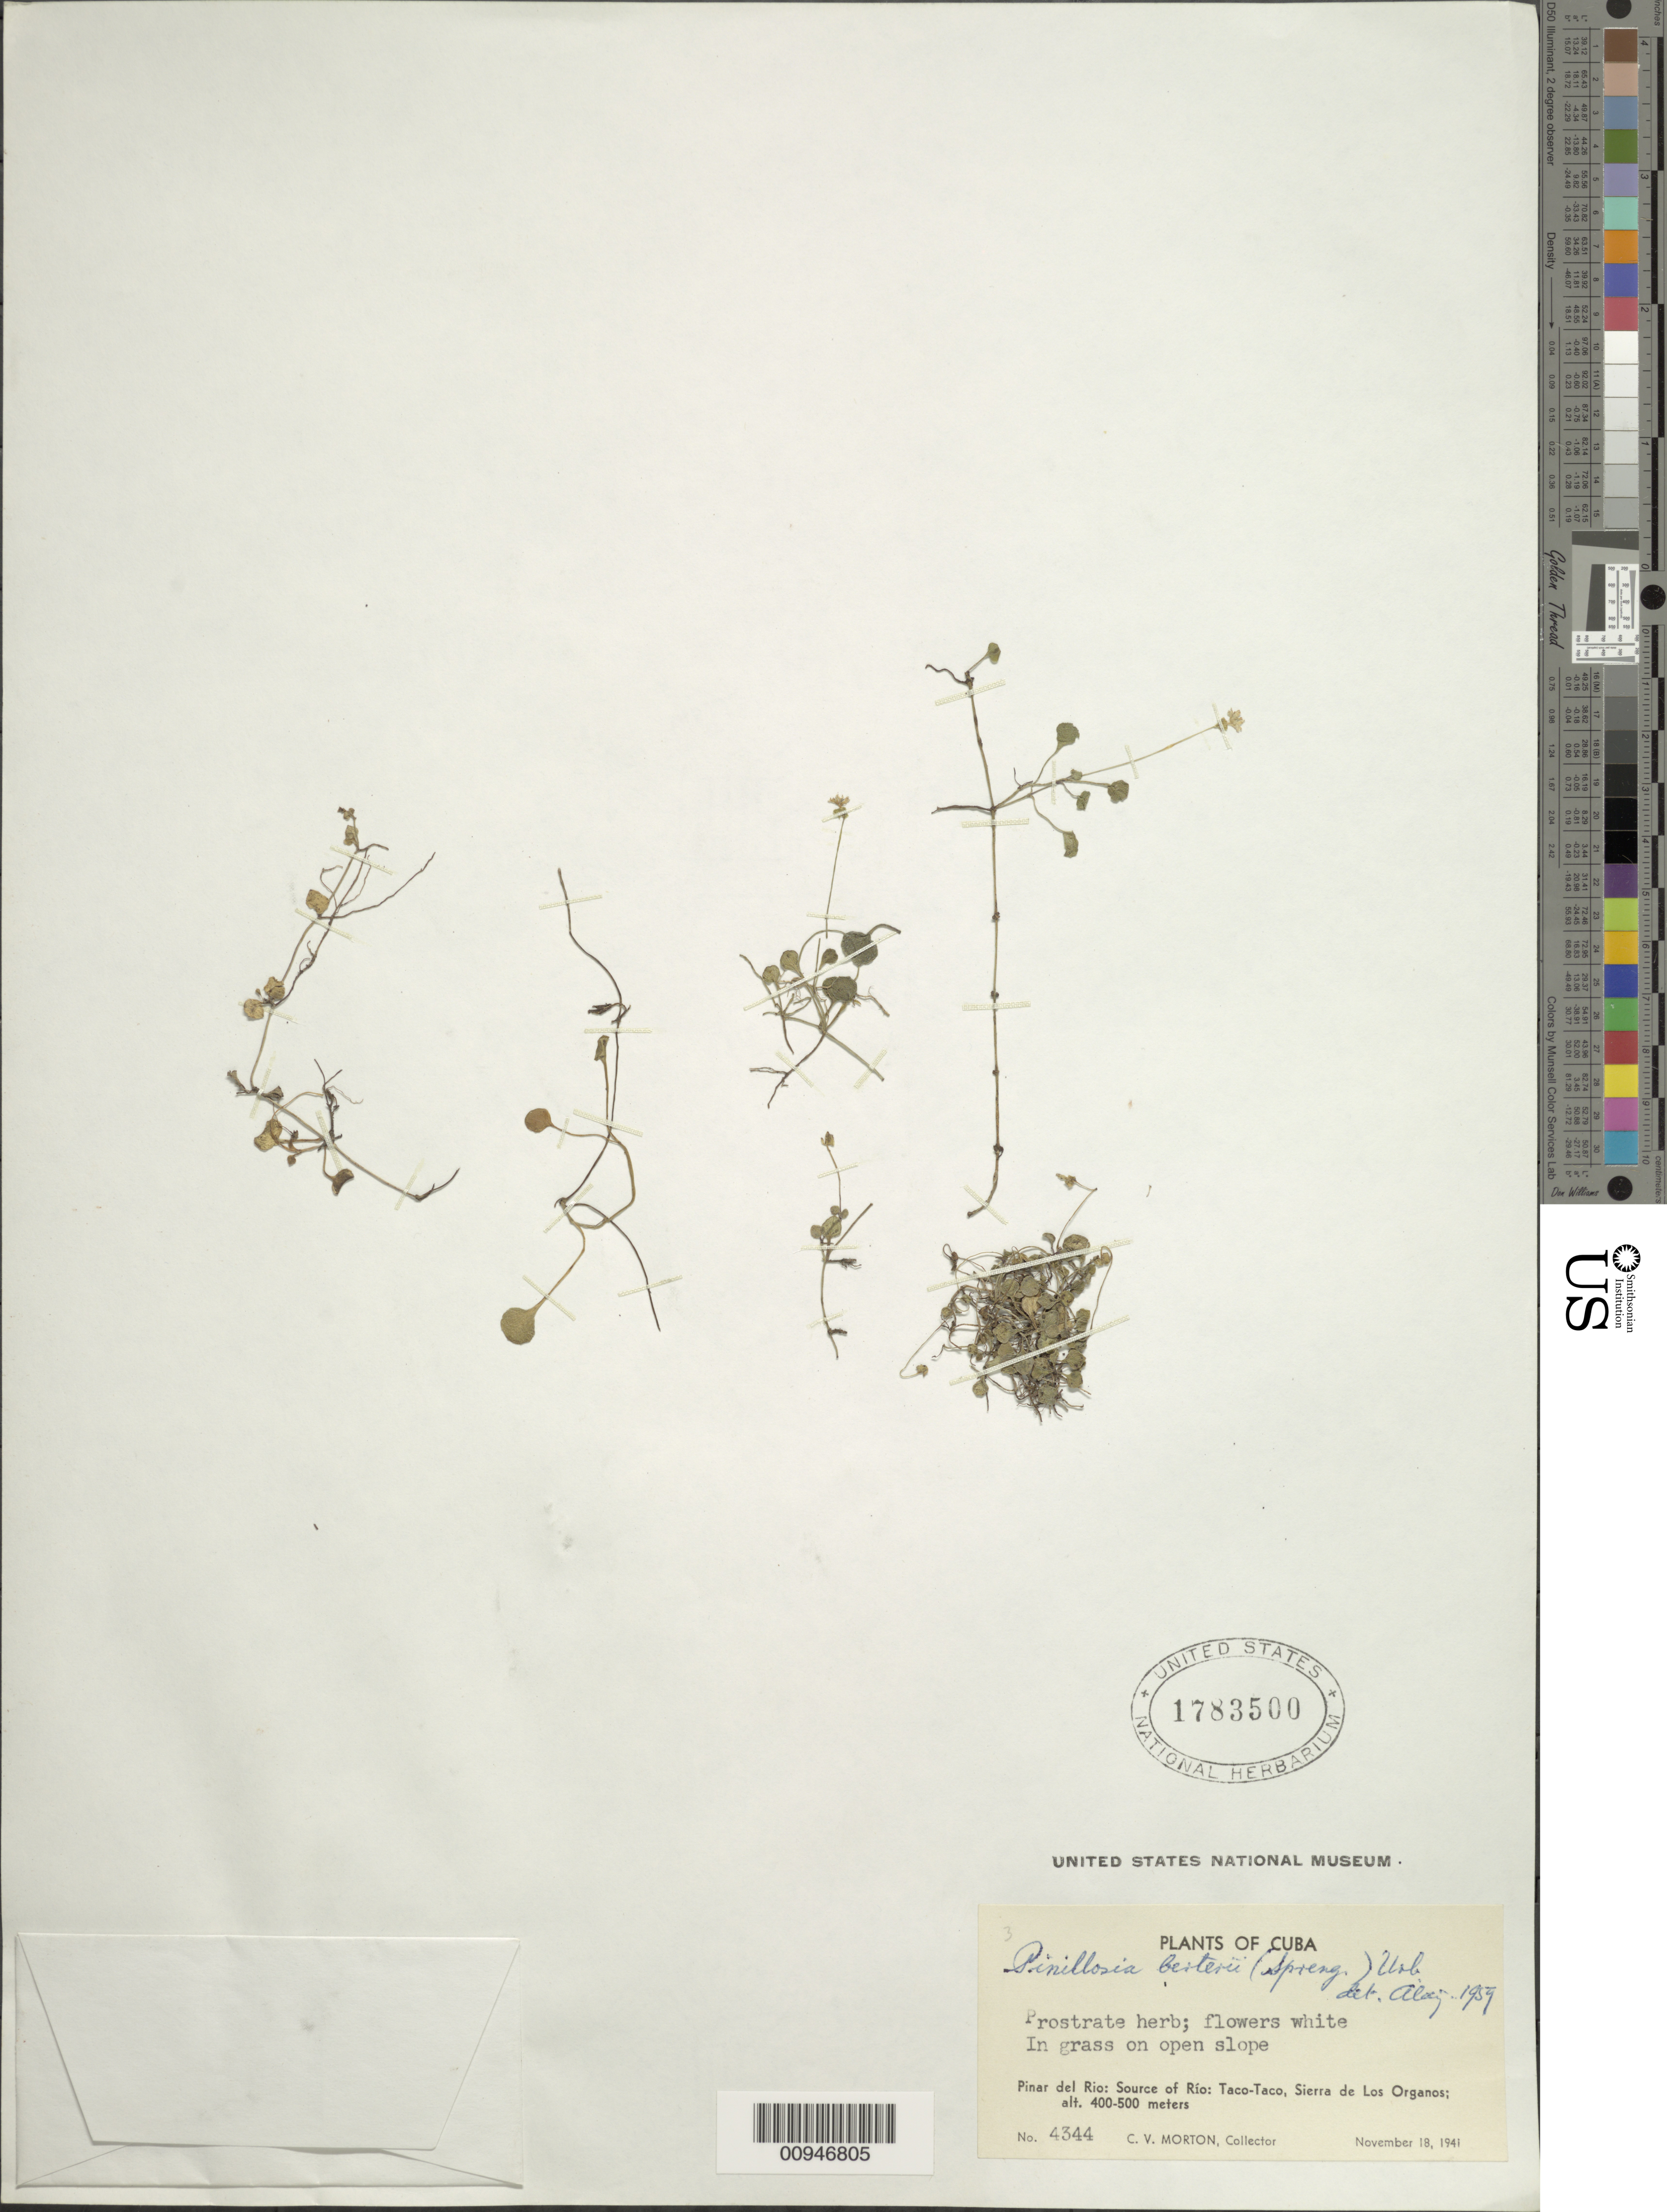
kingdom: Plantae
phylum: Tracheophyta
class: Magnoliopsida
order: Asterales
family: Asteraceae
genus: Pinillosia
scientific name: Pinillosia berteri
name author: (Spreng.) Urb.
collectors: C. V. Morton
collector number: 4344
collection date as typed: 18 Nov 1941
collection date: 1941-11-18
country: Cuba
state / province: Pinar del Rio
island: Cuba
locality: Source of Río, Taco-Taco, Sierra de Los Organos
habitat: In grass on open slope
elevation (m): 400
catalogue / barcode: US 1783500